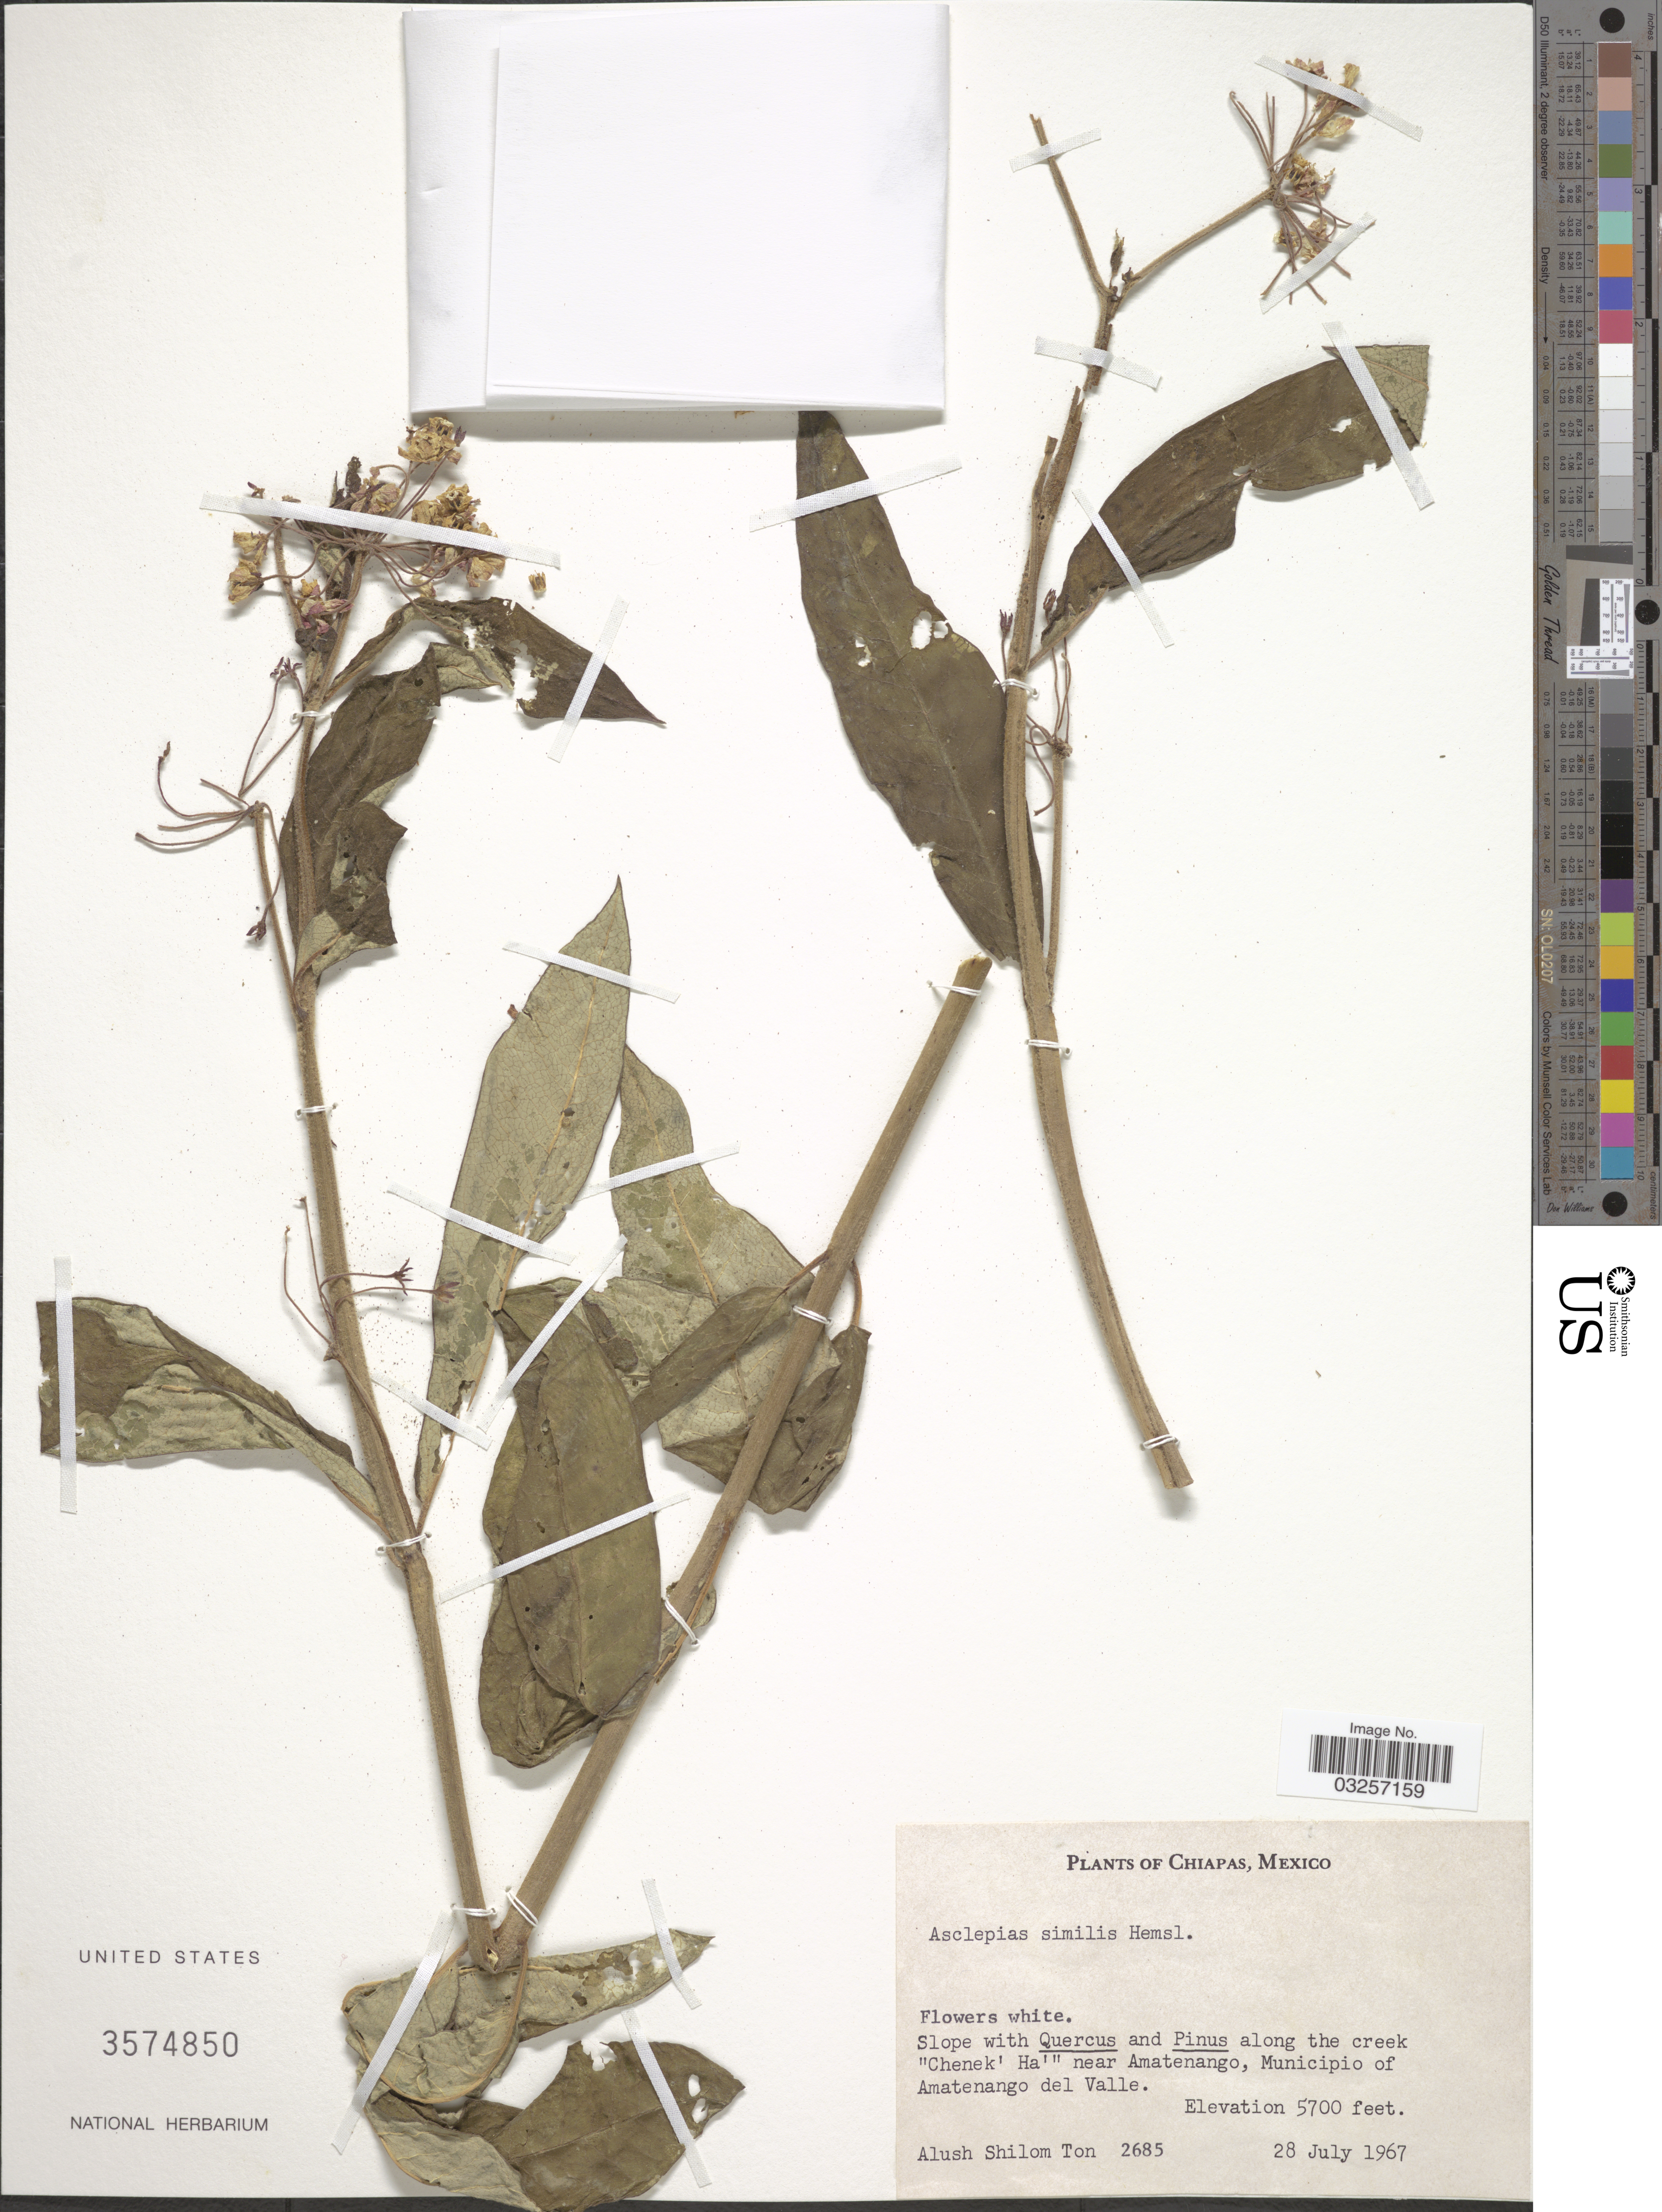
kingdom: Plantae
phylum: Tracheophyta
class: Magnoliopsida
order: Gentianales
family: Apocynaceae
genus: Asclepias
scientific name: Asclepias similis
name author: Hemsl.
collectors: A. Ton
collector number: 2685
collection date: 1967-07-28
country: Mexico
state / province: Chiapas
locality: Along the creek "Chenek' Ha' " near Amatenango, Municipio of Amatenango del Valle.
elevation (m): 1737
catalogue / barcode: US 3574850